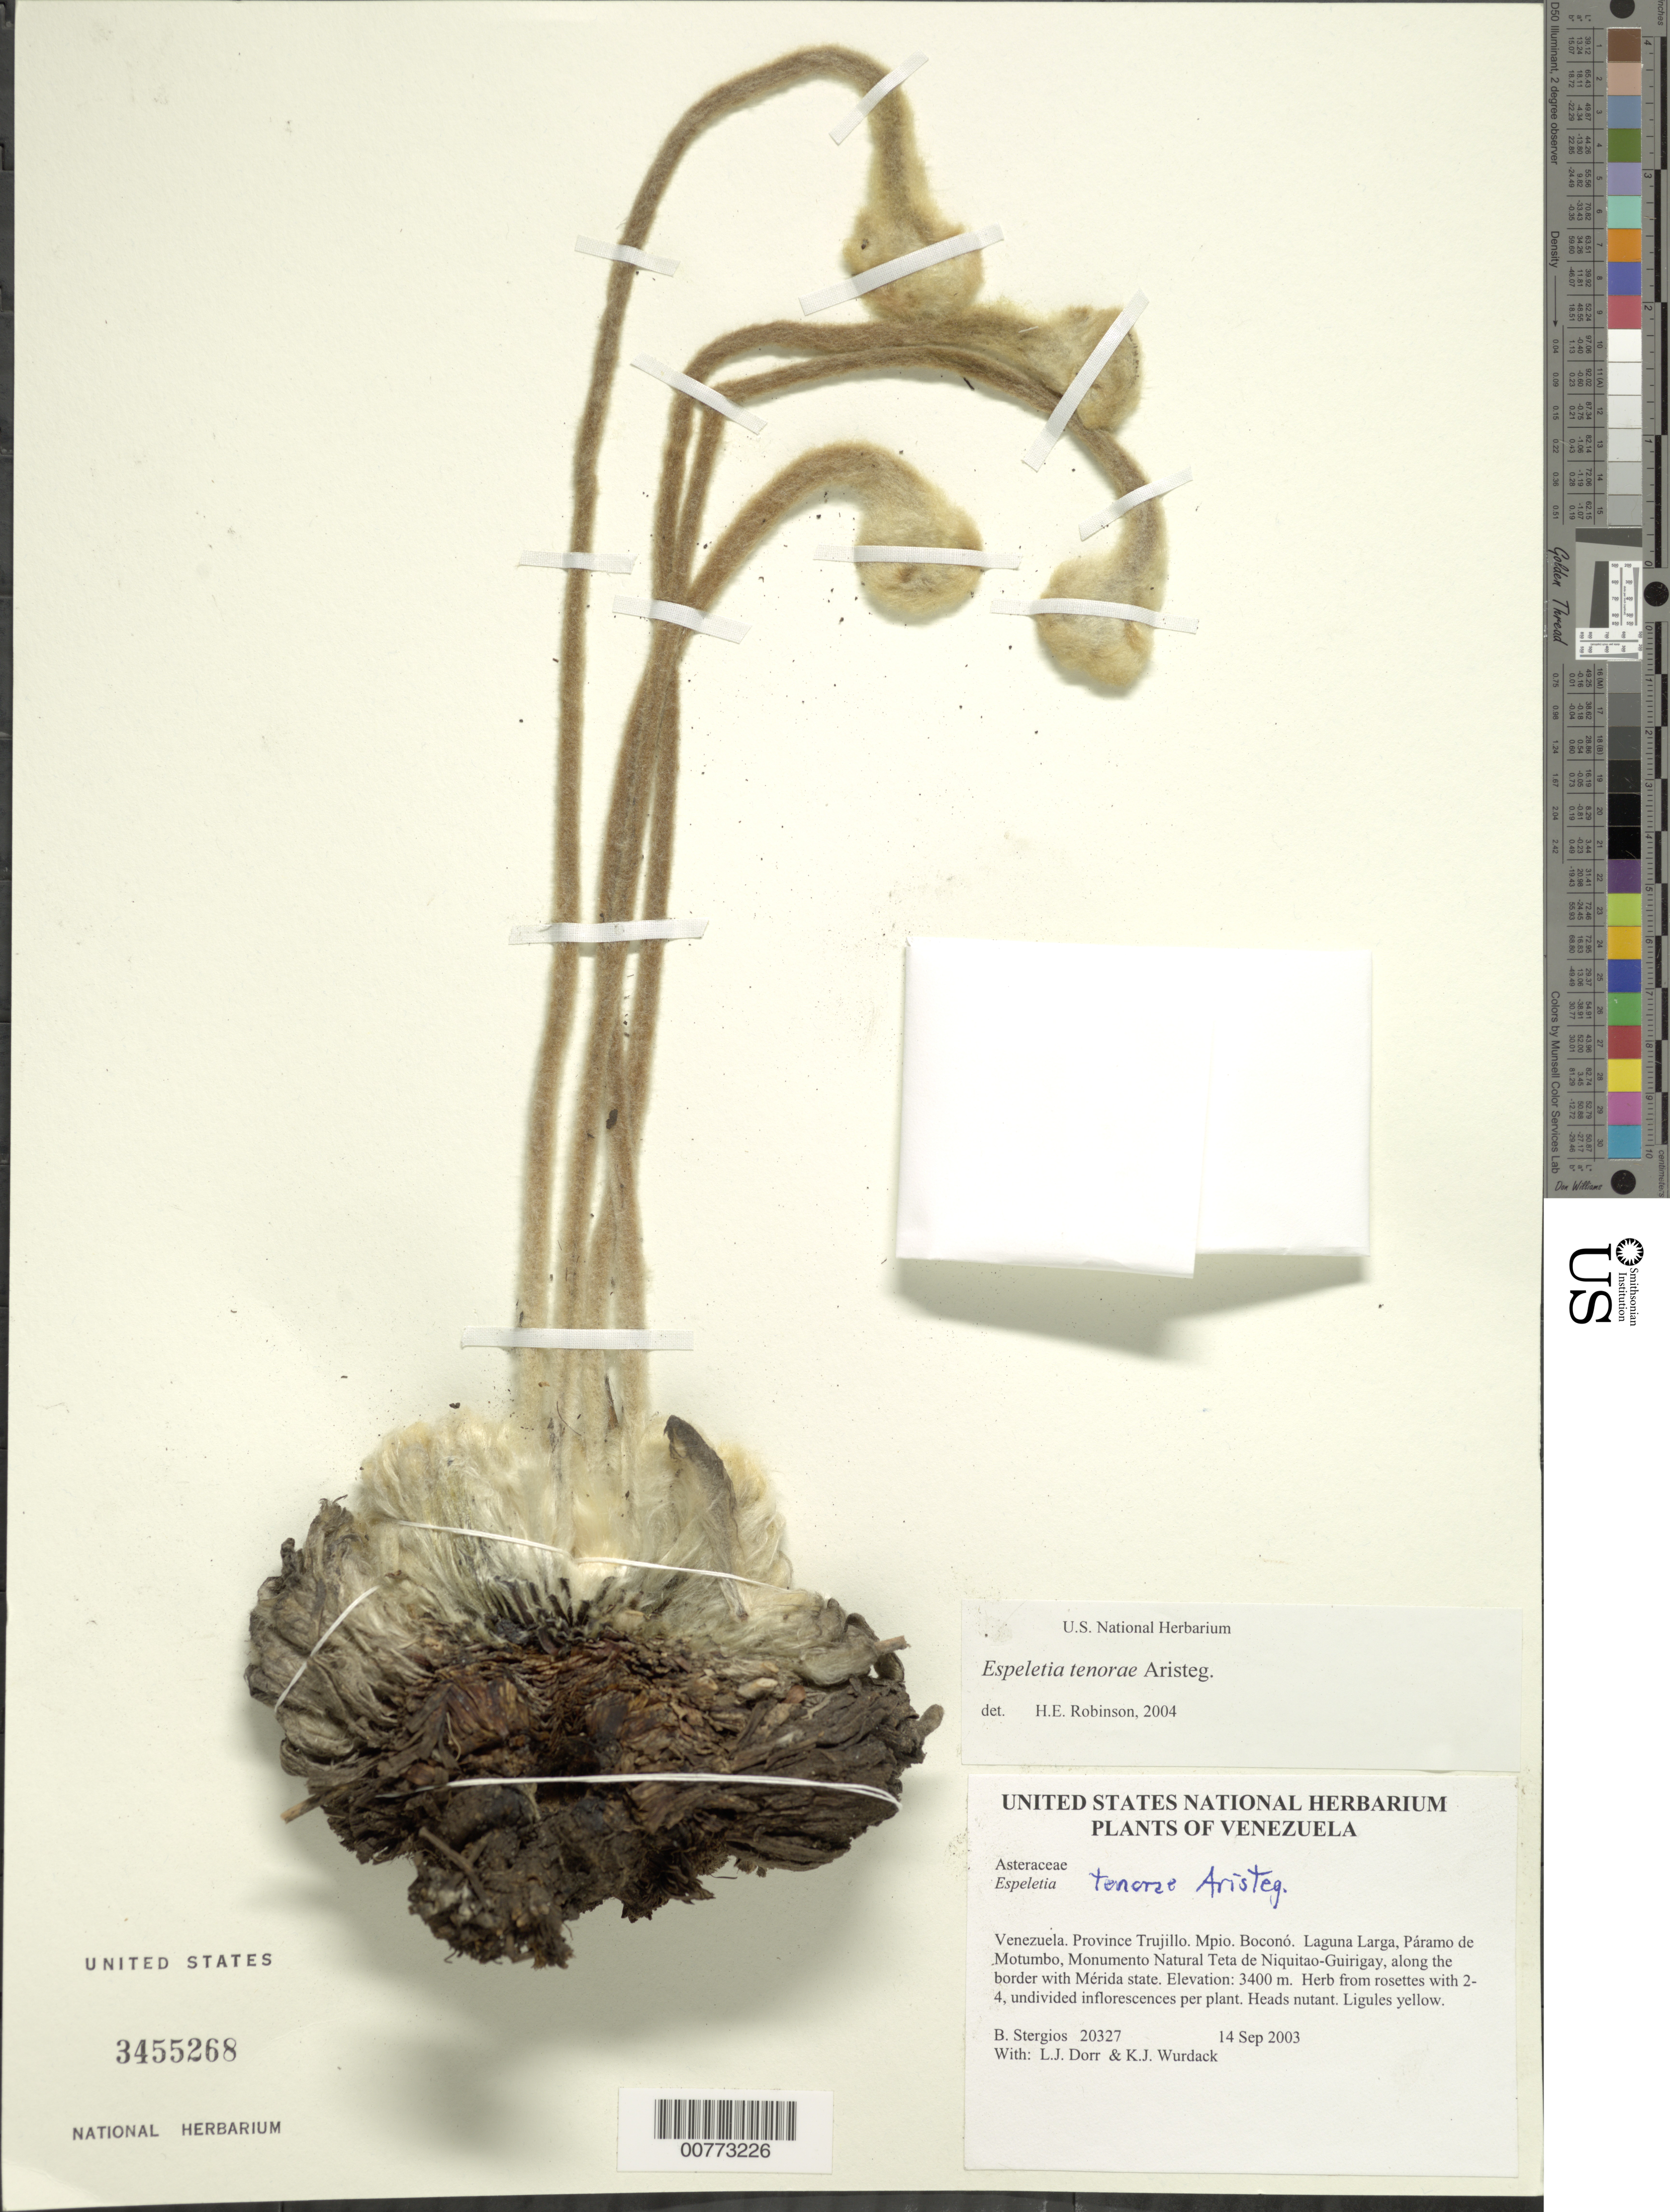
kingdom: Plantae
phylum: Tracheophyta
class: Magnoliopsida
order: Asterales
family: Asteraceae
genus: Espeletia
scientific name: Espeletia tenorae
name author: Aristeg.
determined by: Robinson, Harold E., (US)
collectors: B. G. Stergios, L. J. Dorr & K. Wurdack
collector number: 20327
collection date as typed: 14 Sep 2003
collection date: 2003-09-14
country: Venezuela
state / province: Trujillo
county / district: Boconó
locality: Laguna Larga, Páramo de Motumbo, Monumento Natural Teta de Niquitao-Guirigay, along the border with Mérida state.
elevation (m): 3400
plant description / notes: F, NY, PORT, TEX, US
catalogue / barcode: US 3455268